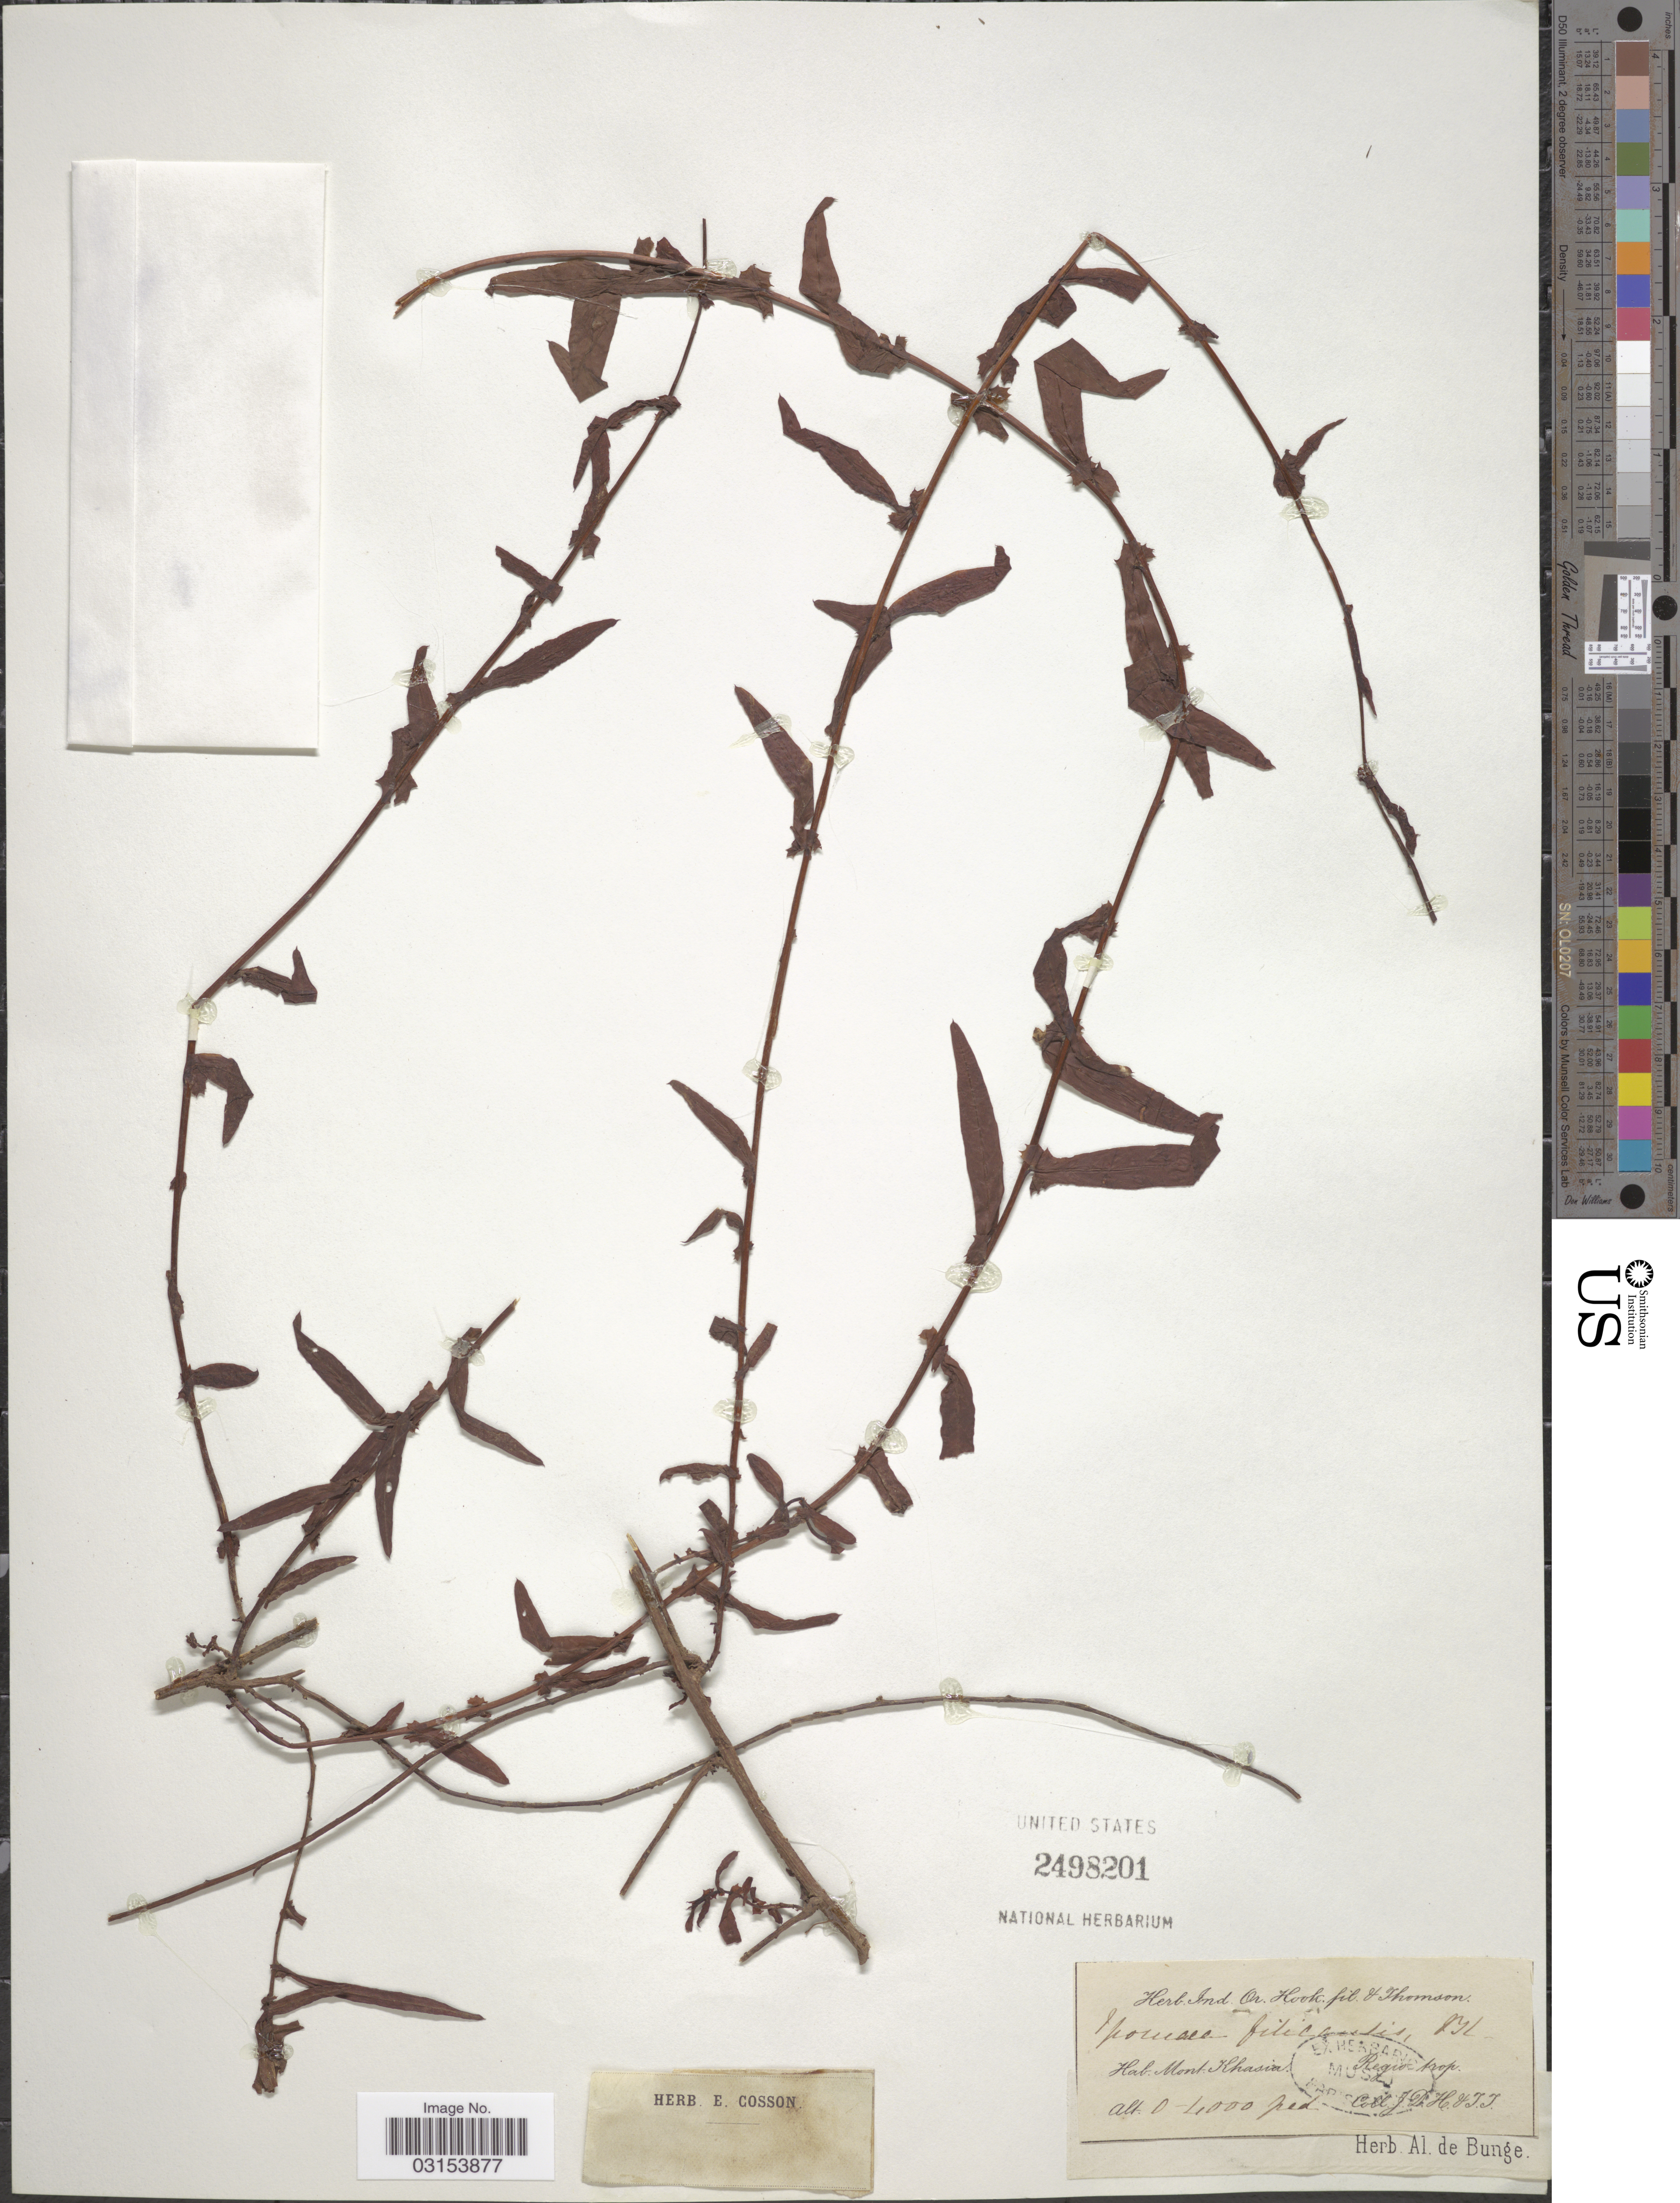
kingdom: Plantae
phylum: Tracheophyta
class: Magnoliopsida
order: Solanales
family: Convolvulaceae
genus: Ipomoea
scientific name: Ipomoea filicaulis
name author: Blume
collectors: J. D. Hooker & T. Thomson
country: India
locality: Mont. Khasia. Regio trop.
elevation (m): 0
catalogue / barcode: US 2498201